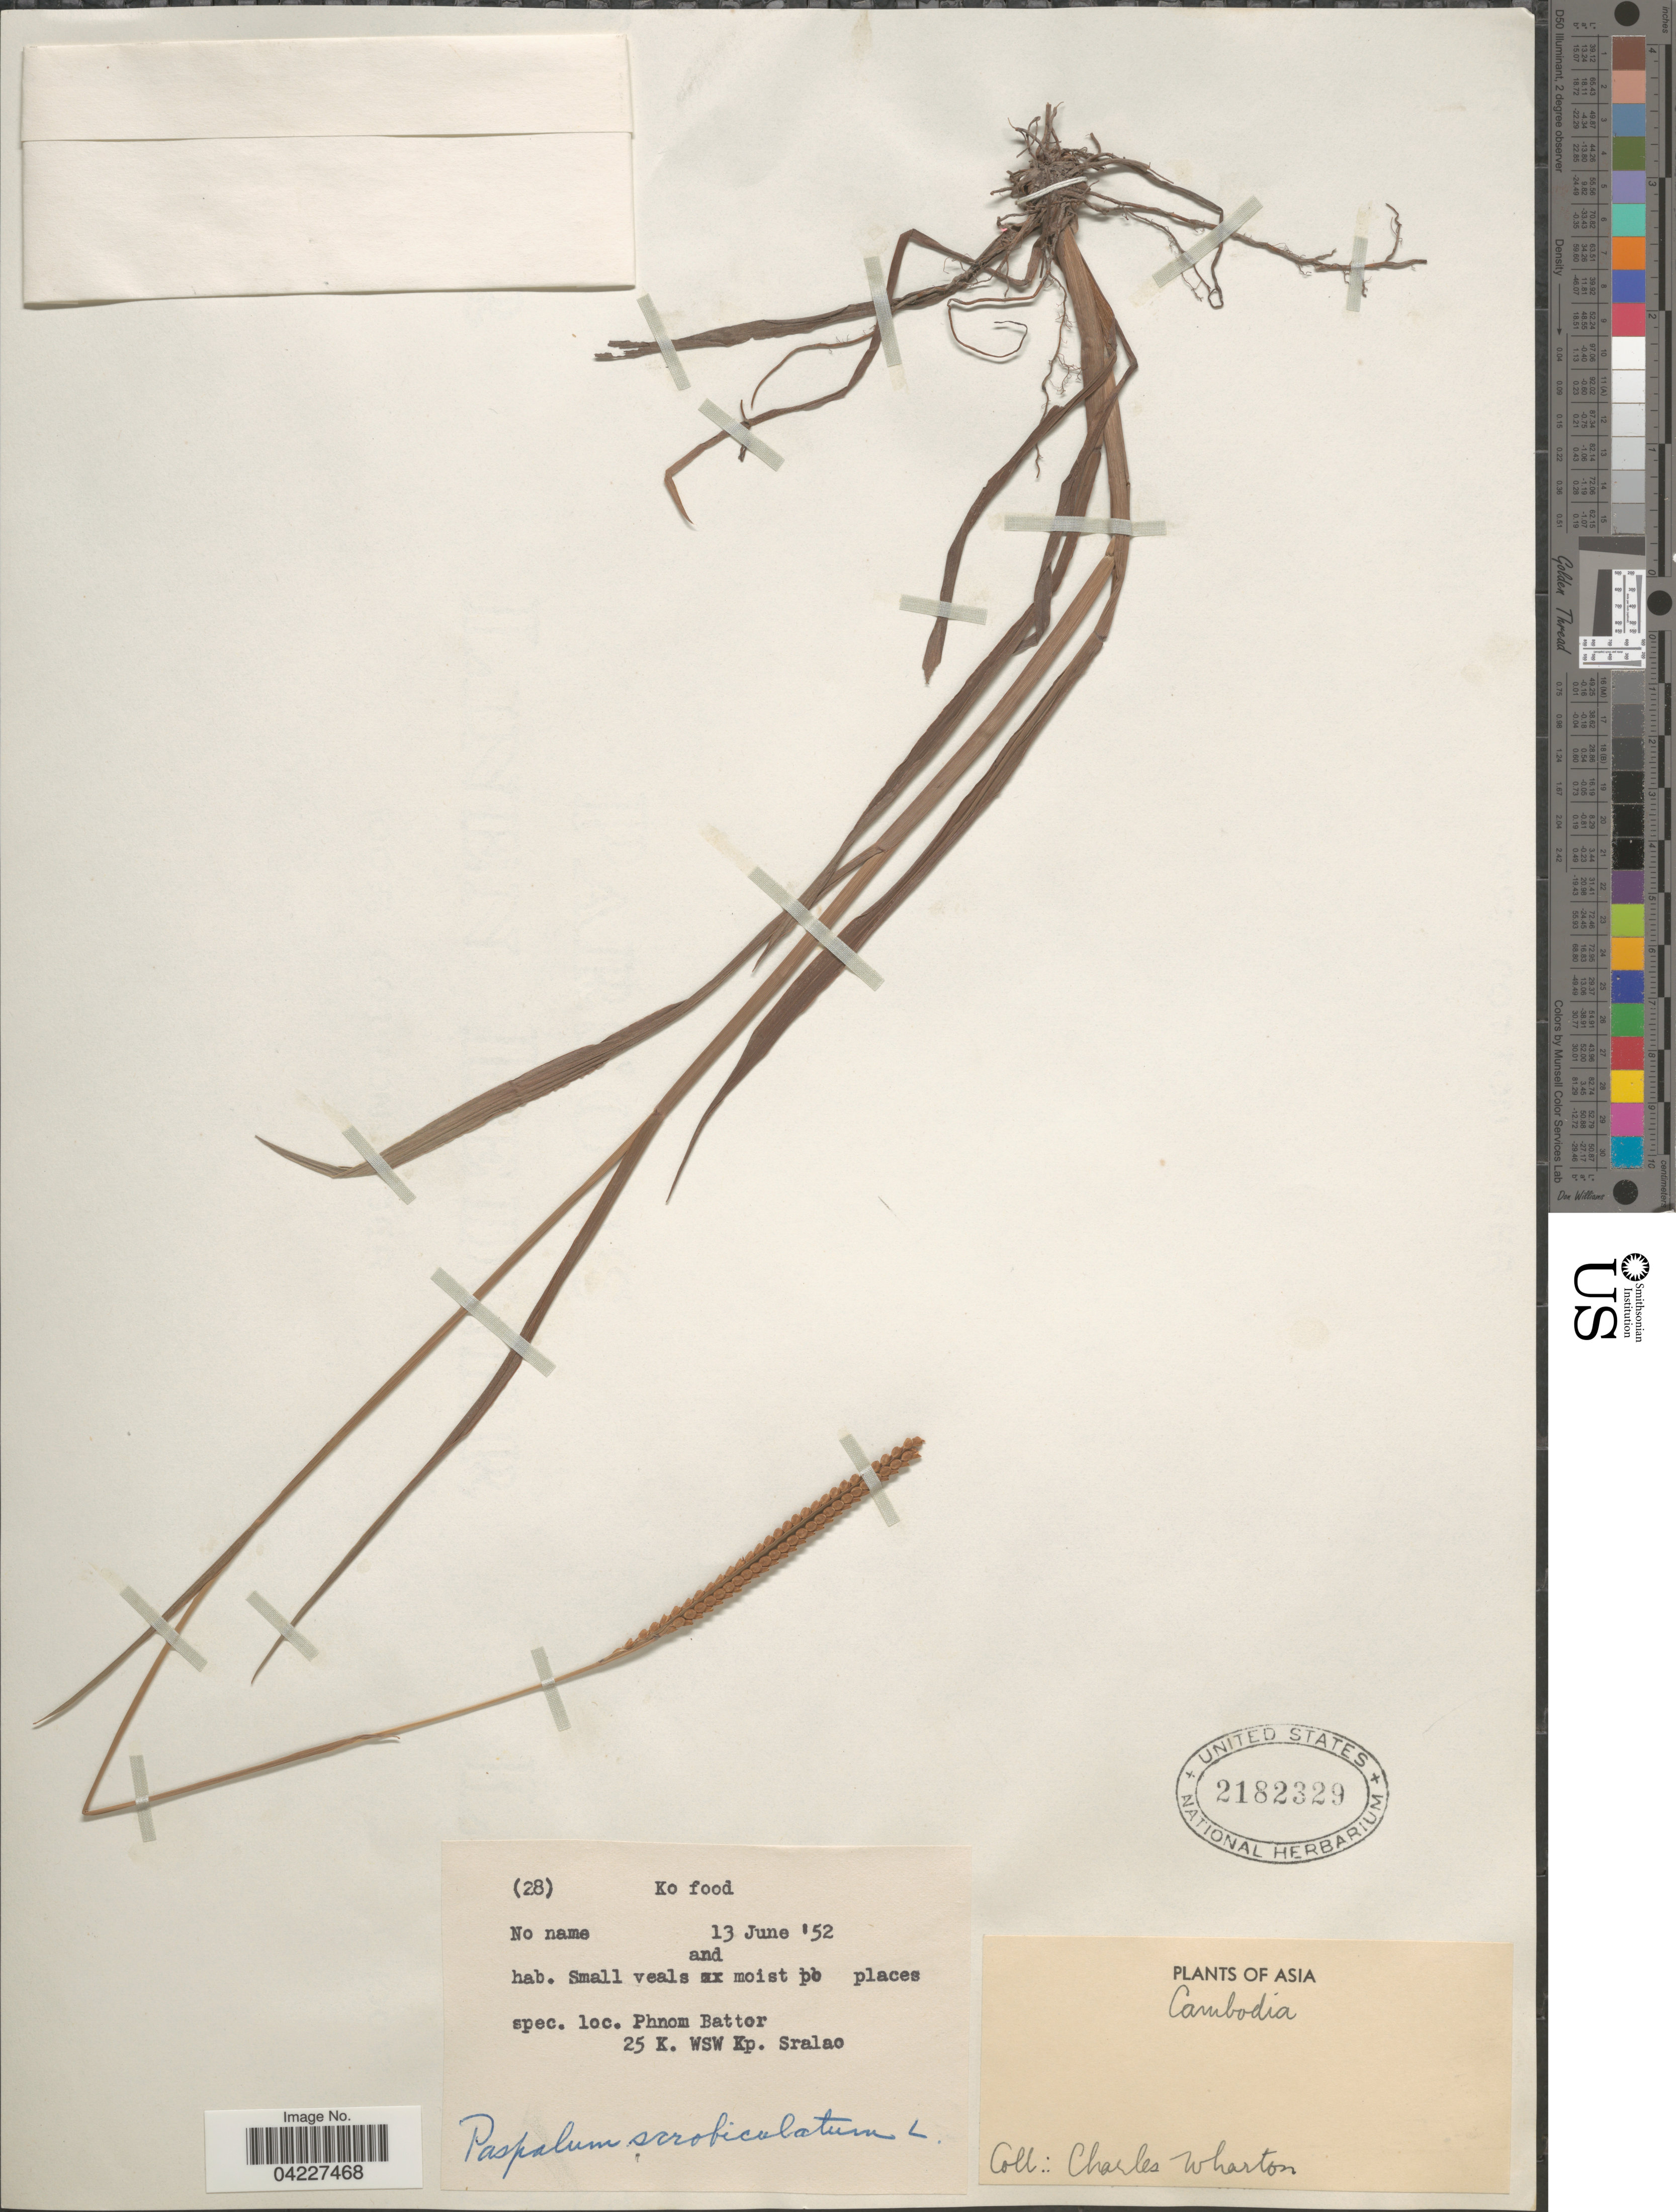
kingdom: Plantae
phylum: Tracheophyta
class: Liliopsida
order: Poales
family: Poaceae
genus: Paspalum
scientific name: Paspalum scrobiculatum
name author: L.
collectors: C. Wharton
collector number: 28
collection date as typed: Transcribed d/m/y: 13/6/52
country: Cambodia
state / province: Phnom Penh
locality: Phnom Battor. 25 K. WSW Kp. Sralao.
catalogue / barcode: US 2182329